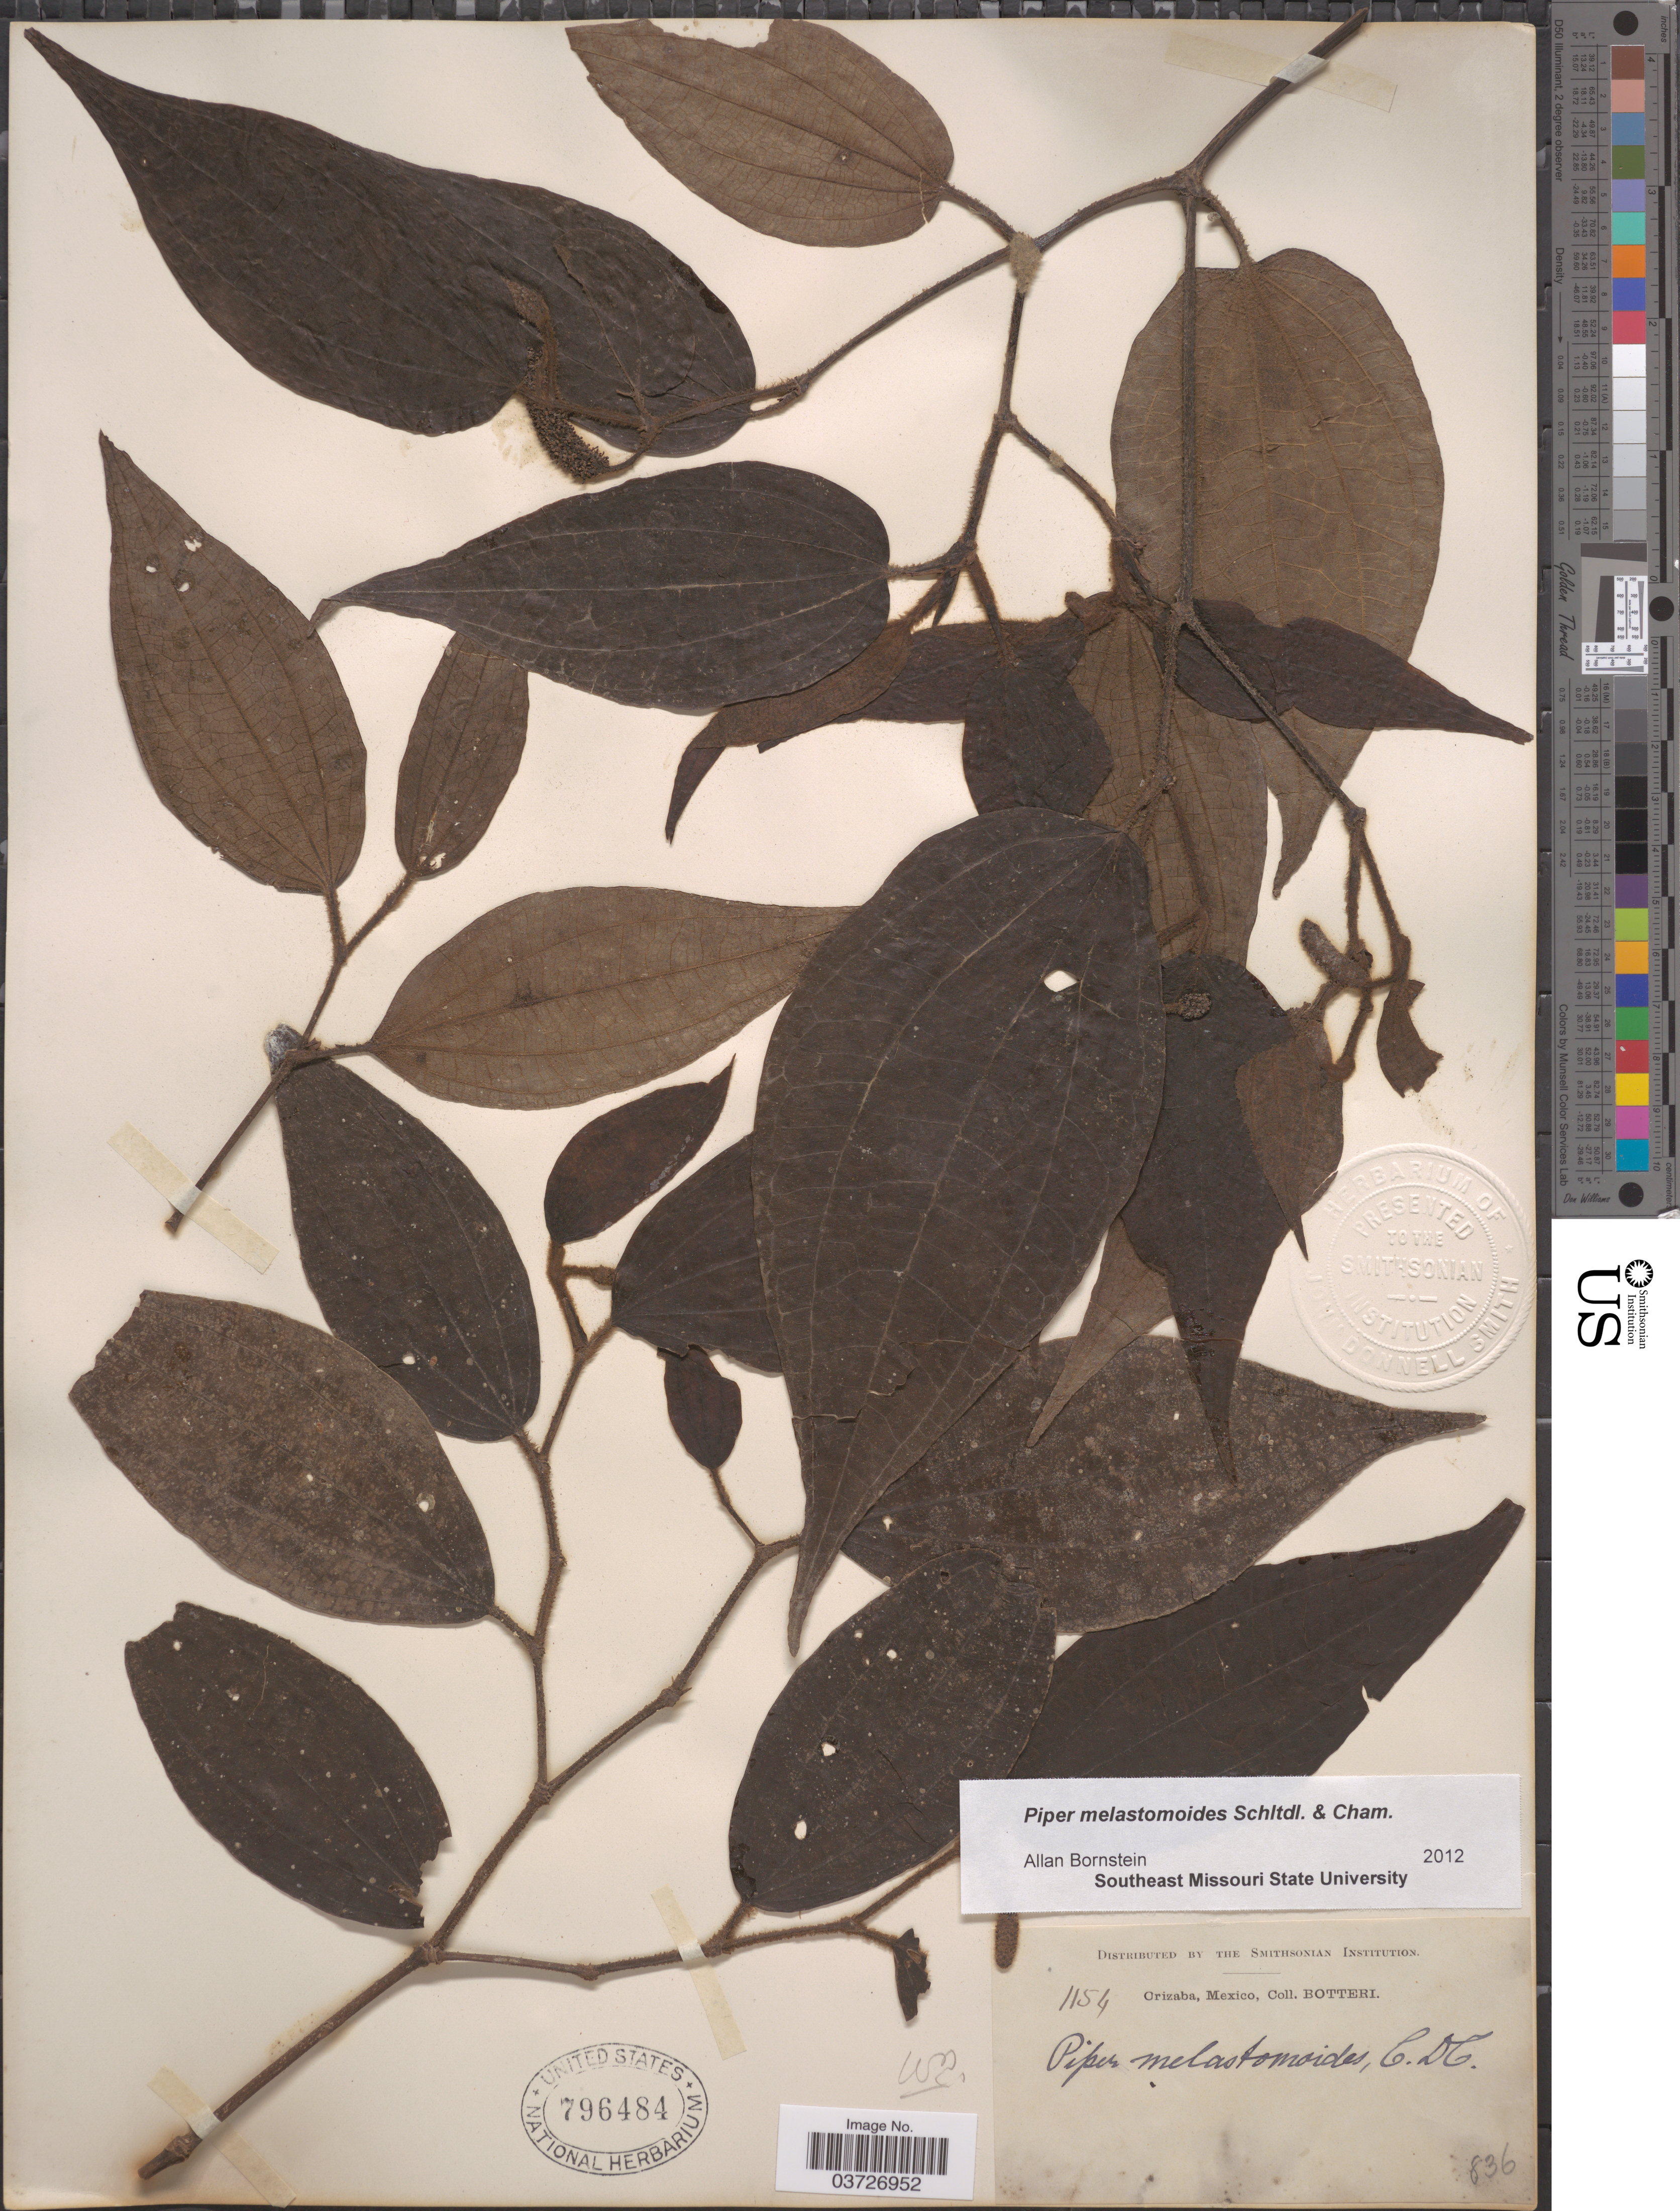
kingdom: Plantae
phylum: Tracheophyta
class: Magnoliopsida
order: Piperales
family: Piperaceae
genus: Piper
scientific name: Piper melastomoides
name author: Schltdl. & Cham.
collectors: -. Botteri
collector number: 1154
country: Mexico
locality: Orizaba.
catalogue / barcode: US 796484